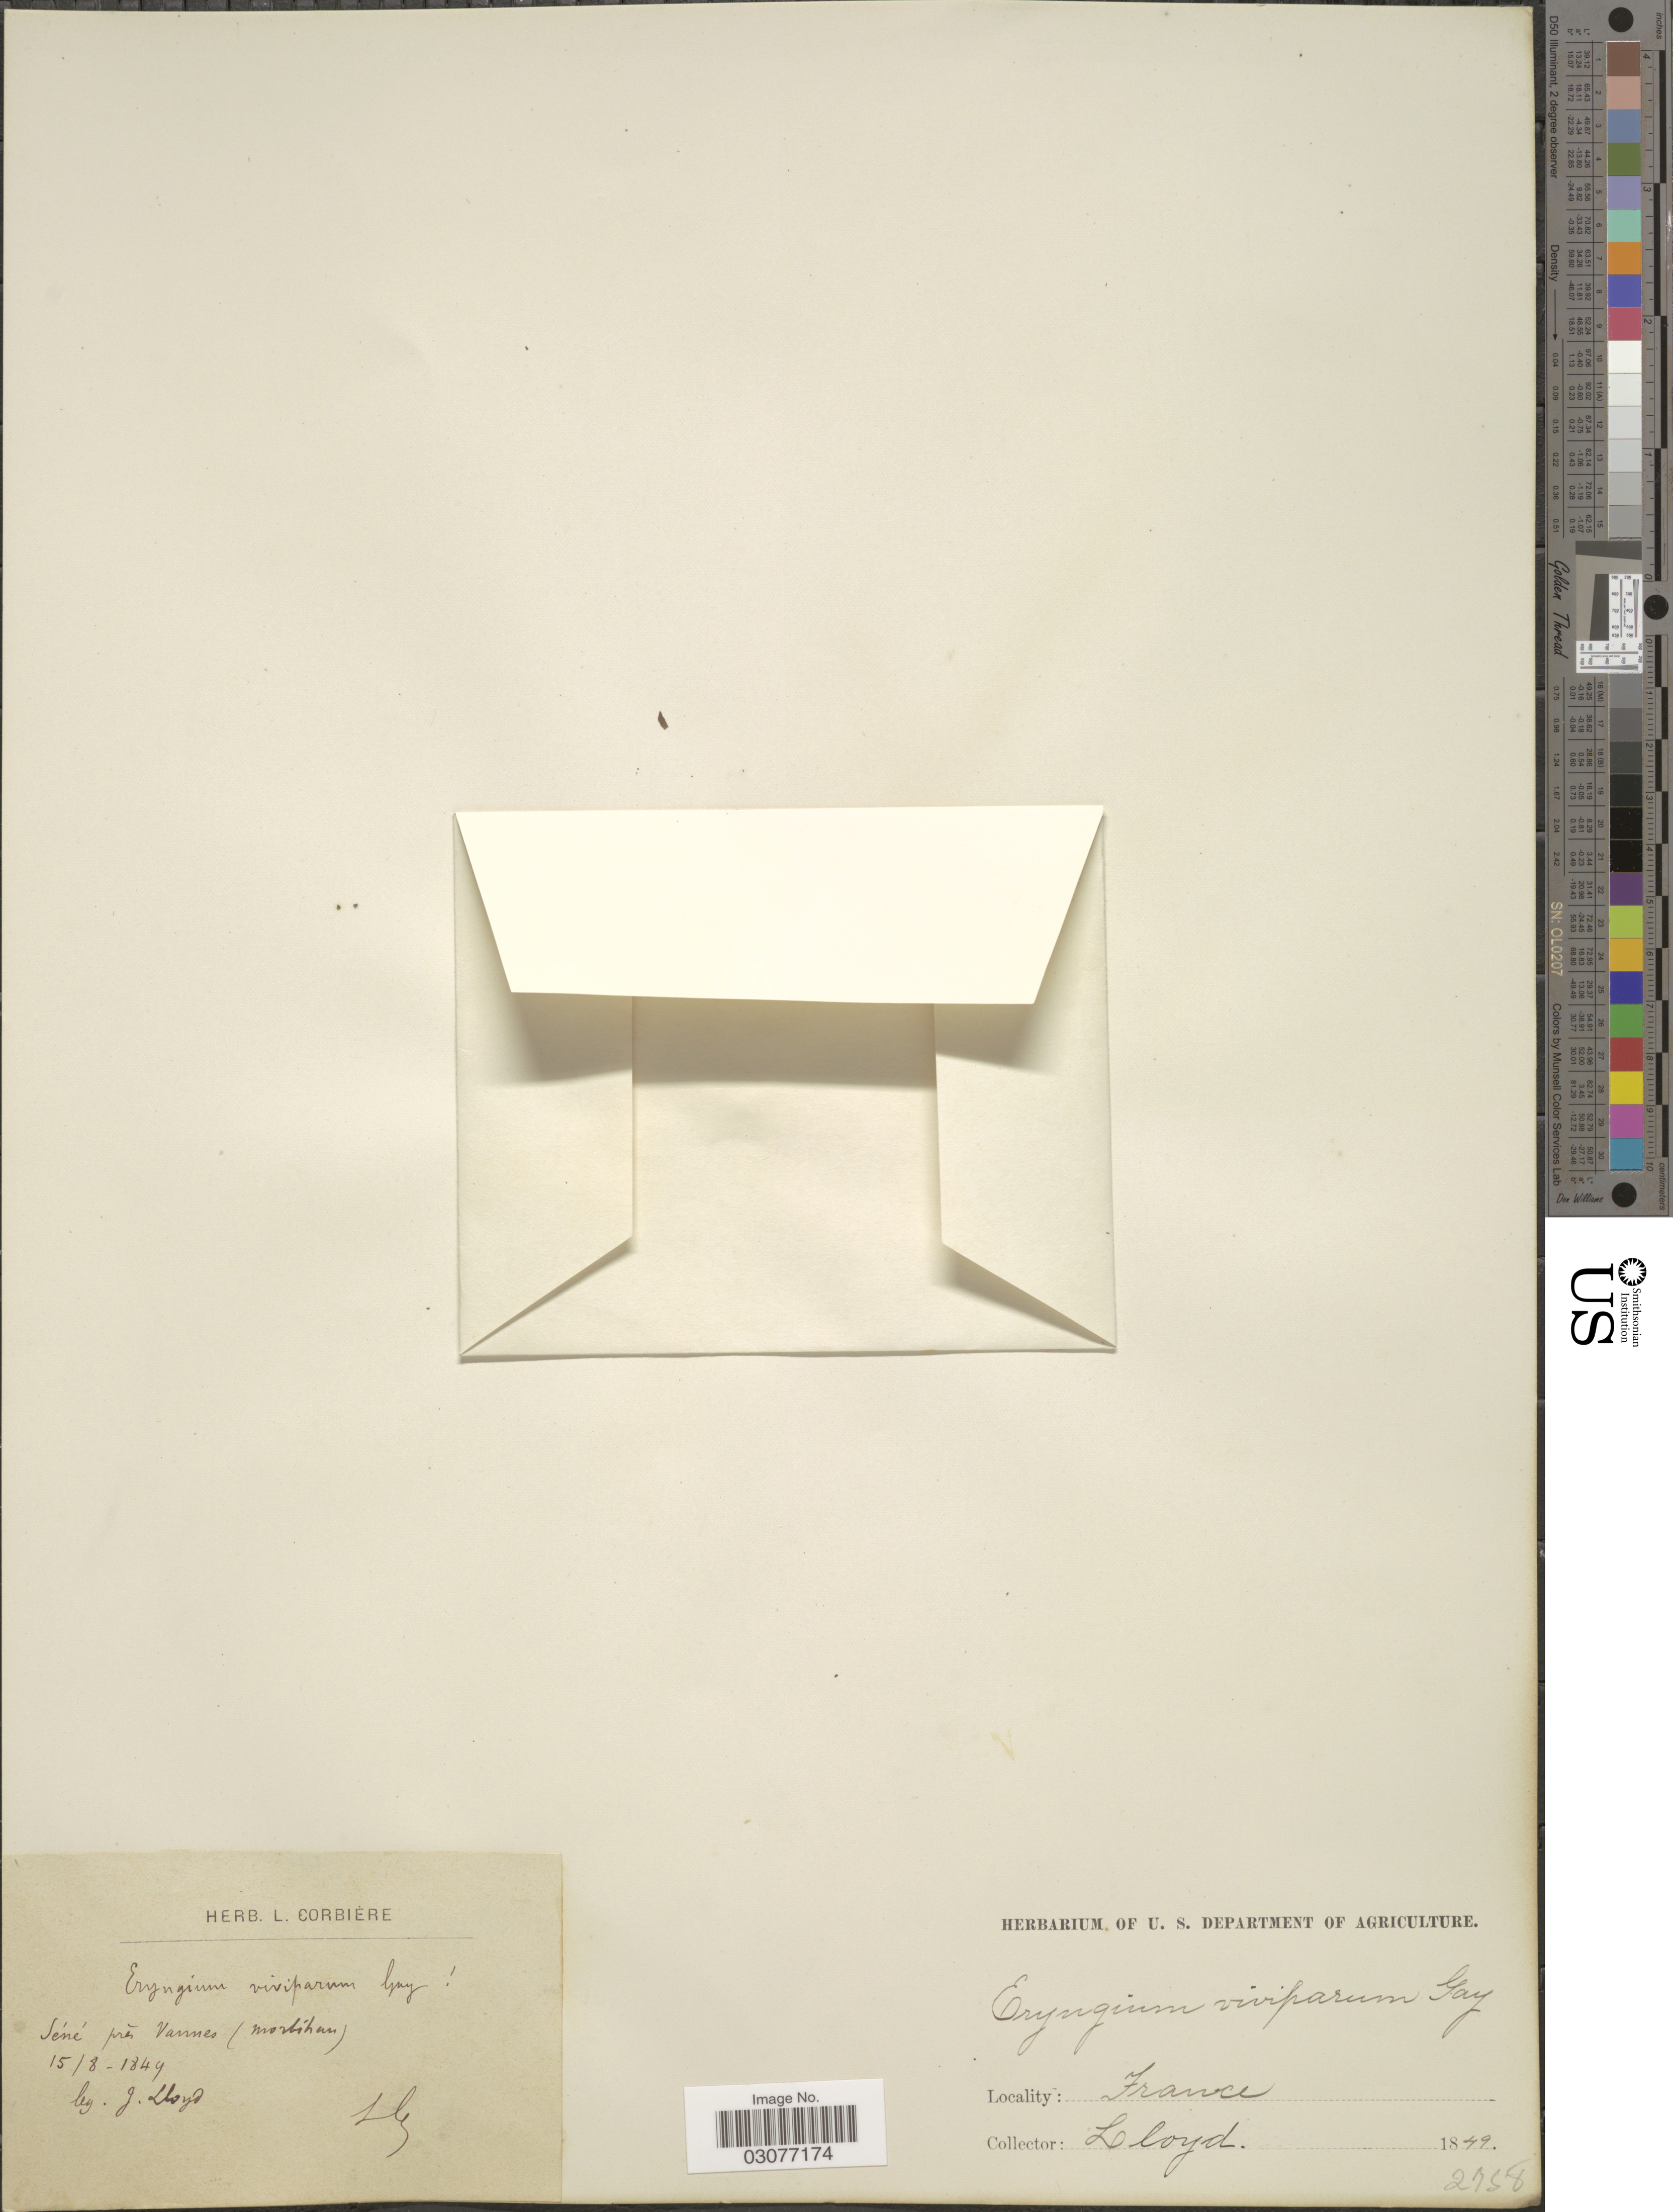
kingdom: Plantae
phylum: Tracheophyta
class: Magnoliopsida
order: Apiales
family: Apiaceae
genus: Eryngium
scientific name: Eryngium viviparum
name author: J. Gay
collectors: J. Lloyd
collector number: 2758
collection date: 1849-08-15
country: France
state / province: Bretagne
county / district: Morbihan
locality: Séné prés Vannes (Morbihan).